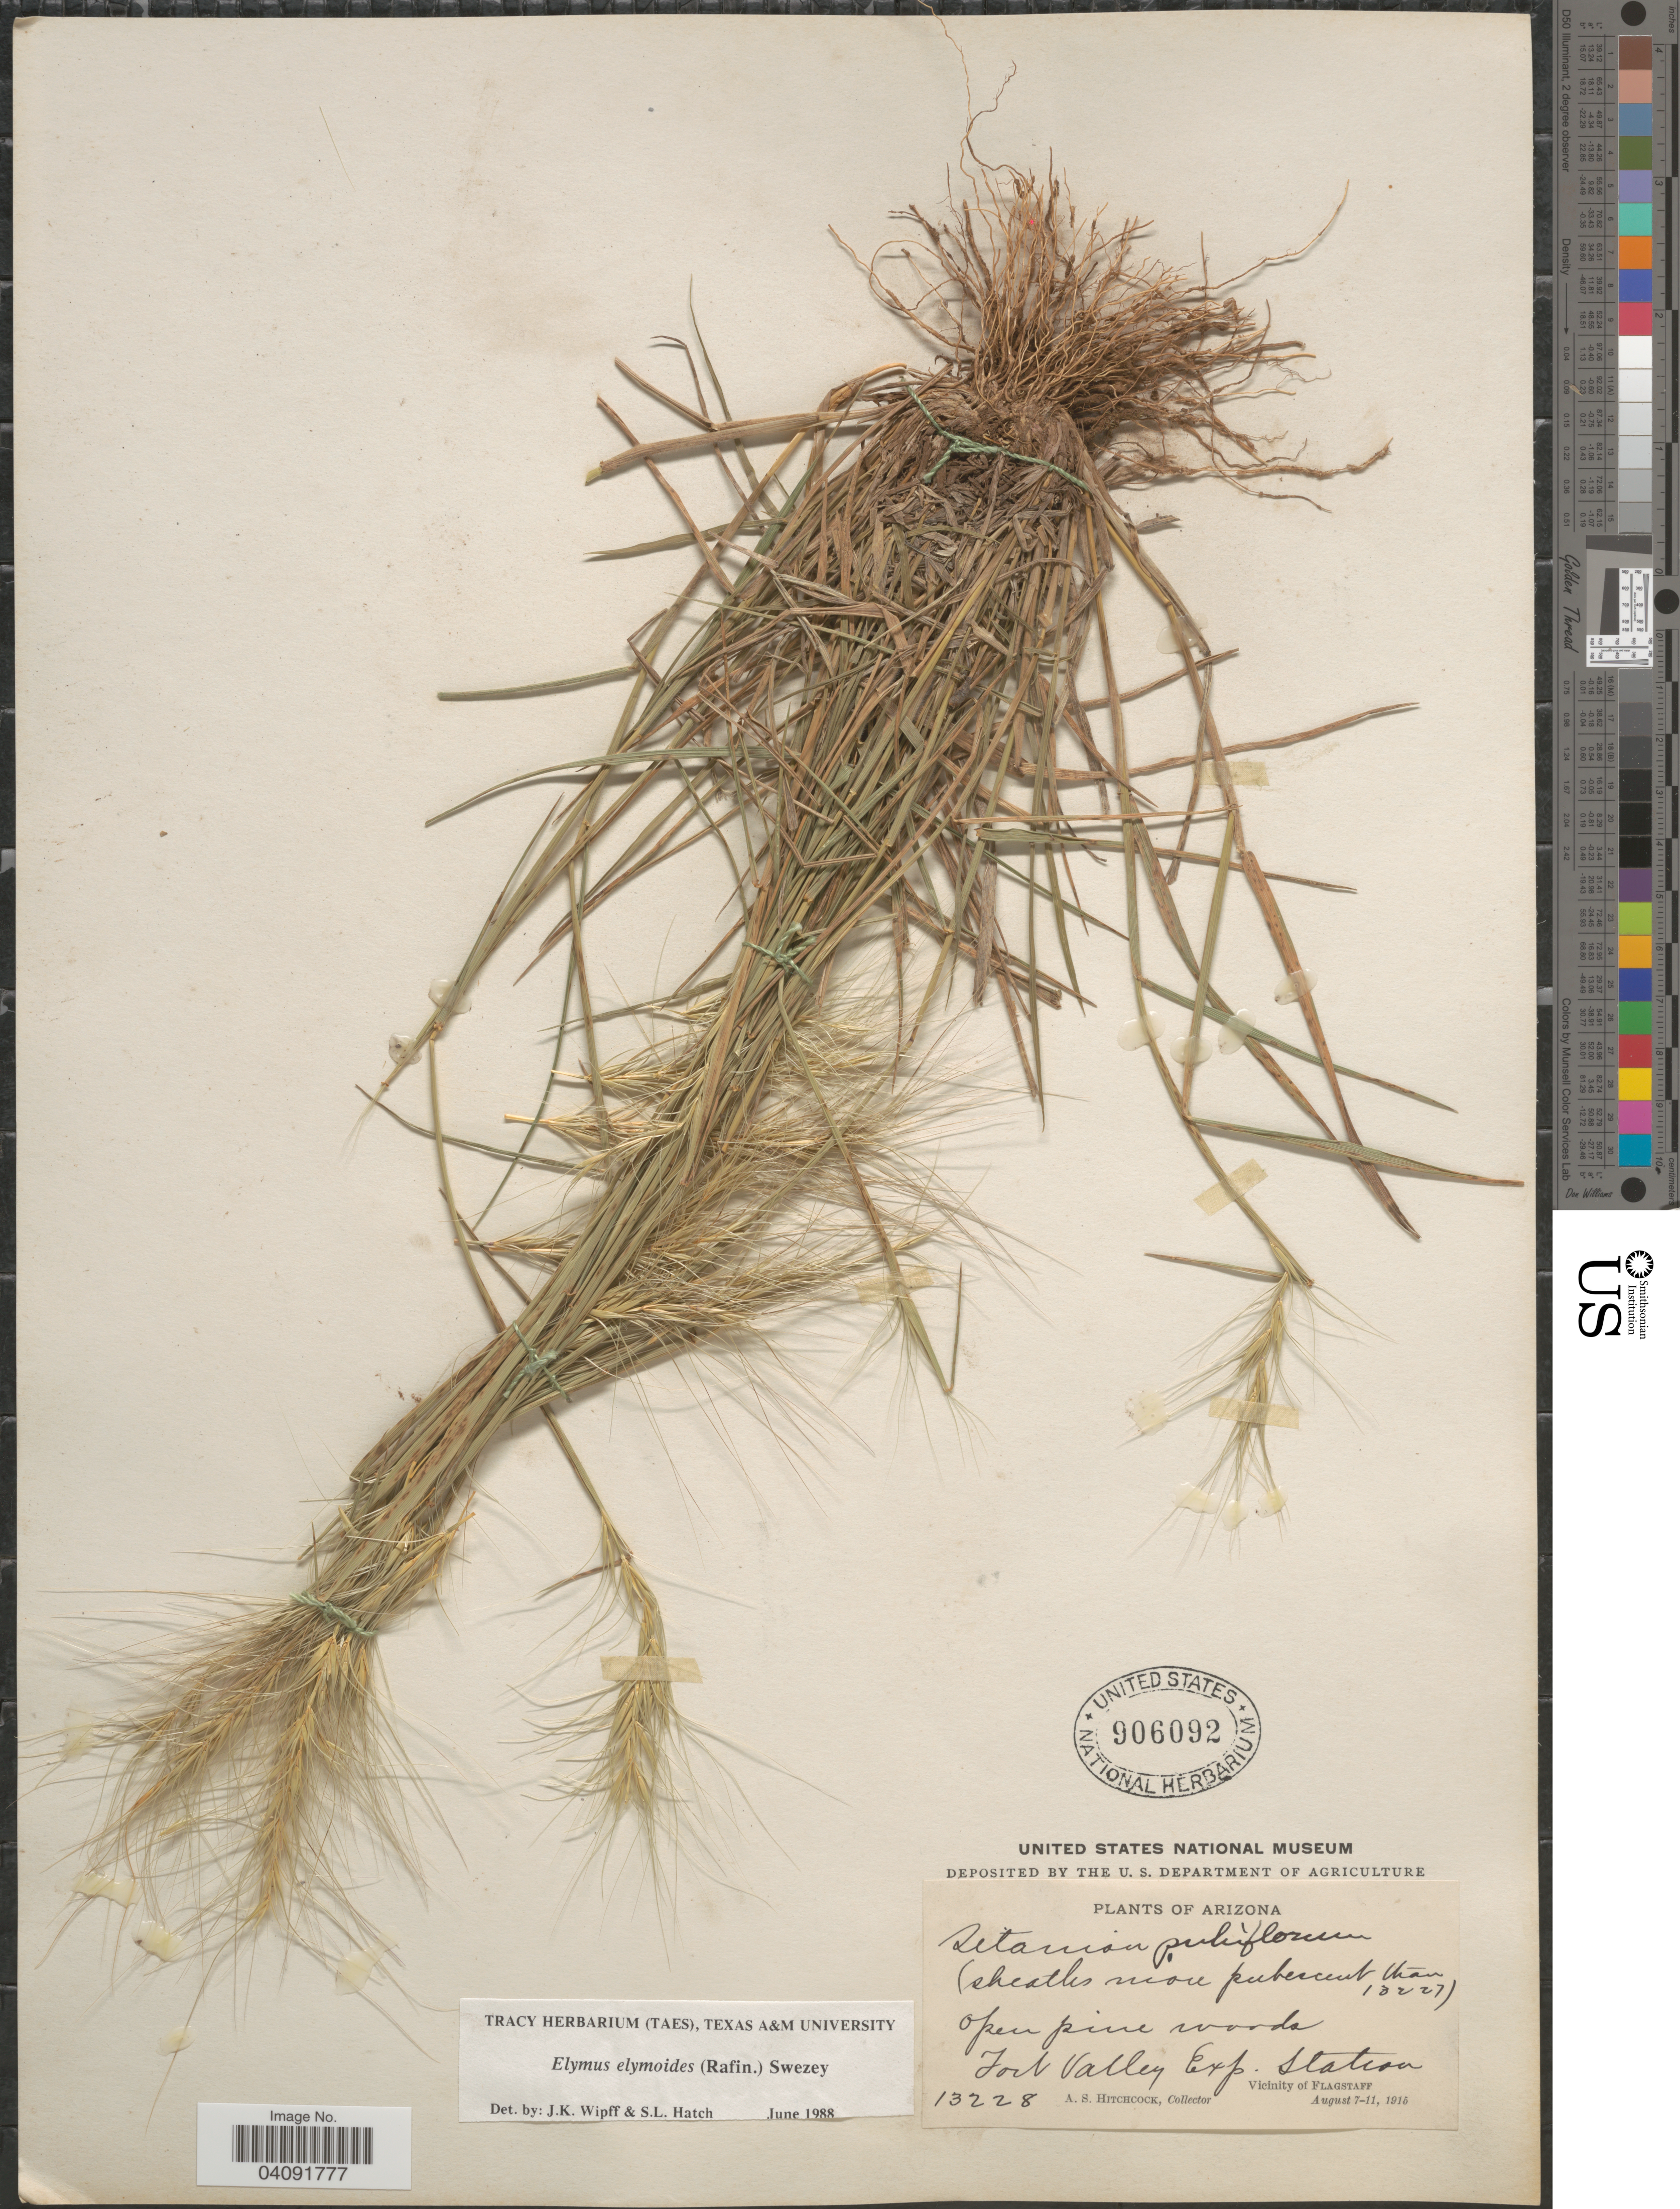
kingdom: Plantae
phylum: Tracheophyta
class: Liliopsida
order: Poales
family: Poaceae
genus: Elymus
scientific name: Elymus elymoides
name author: (Raf.) Swezey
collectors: A. S. Hitchcock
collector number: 13228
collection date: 1915-08-07/1915-08-11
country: United States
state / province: Arizona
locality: Fort Valley Exp. Station. Vicinity of Flagstaff.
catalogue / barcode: US 906092